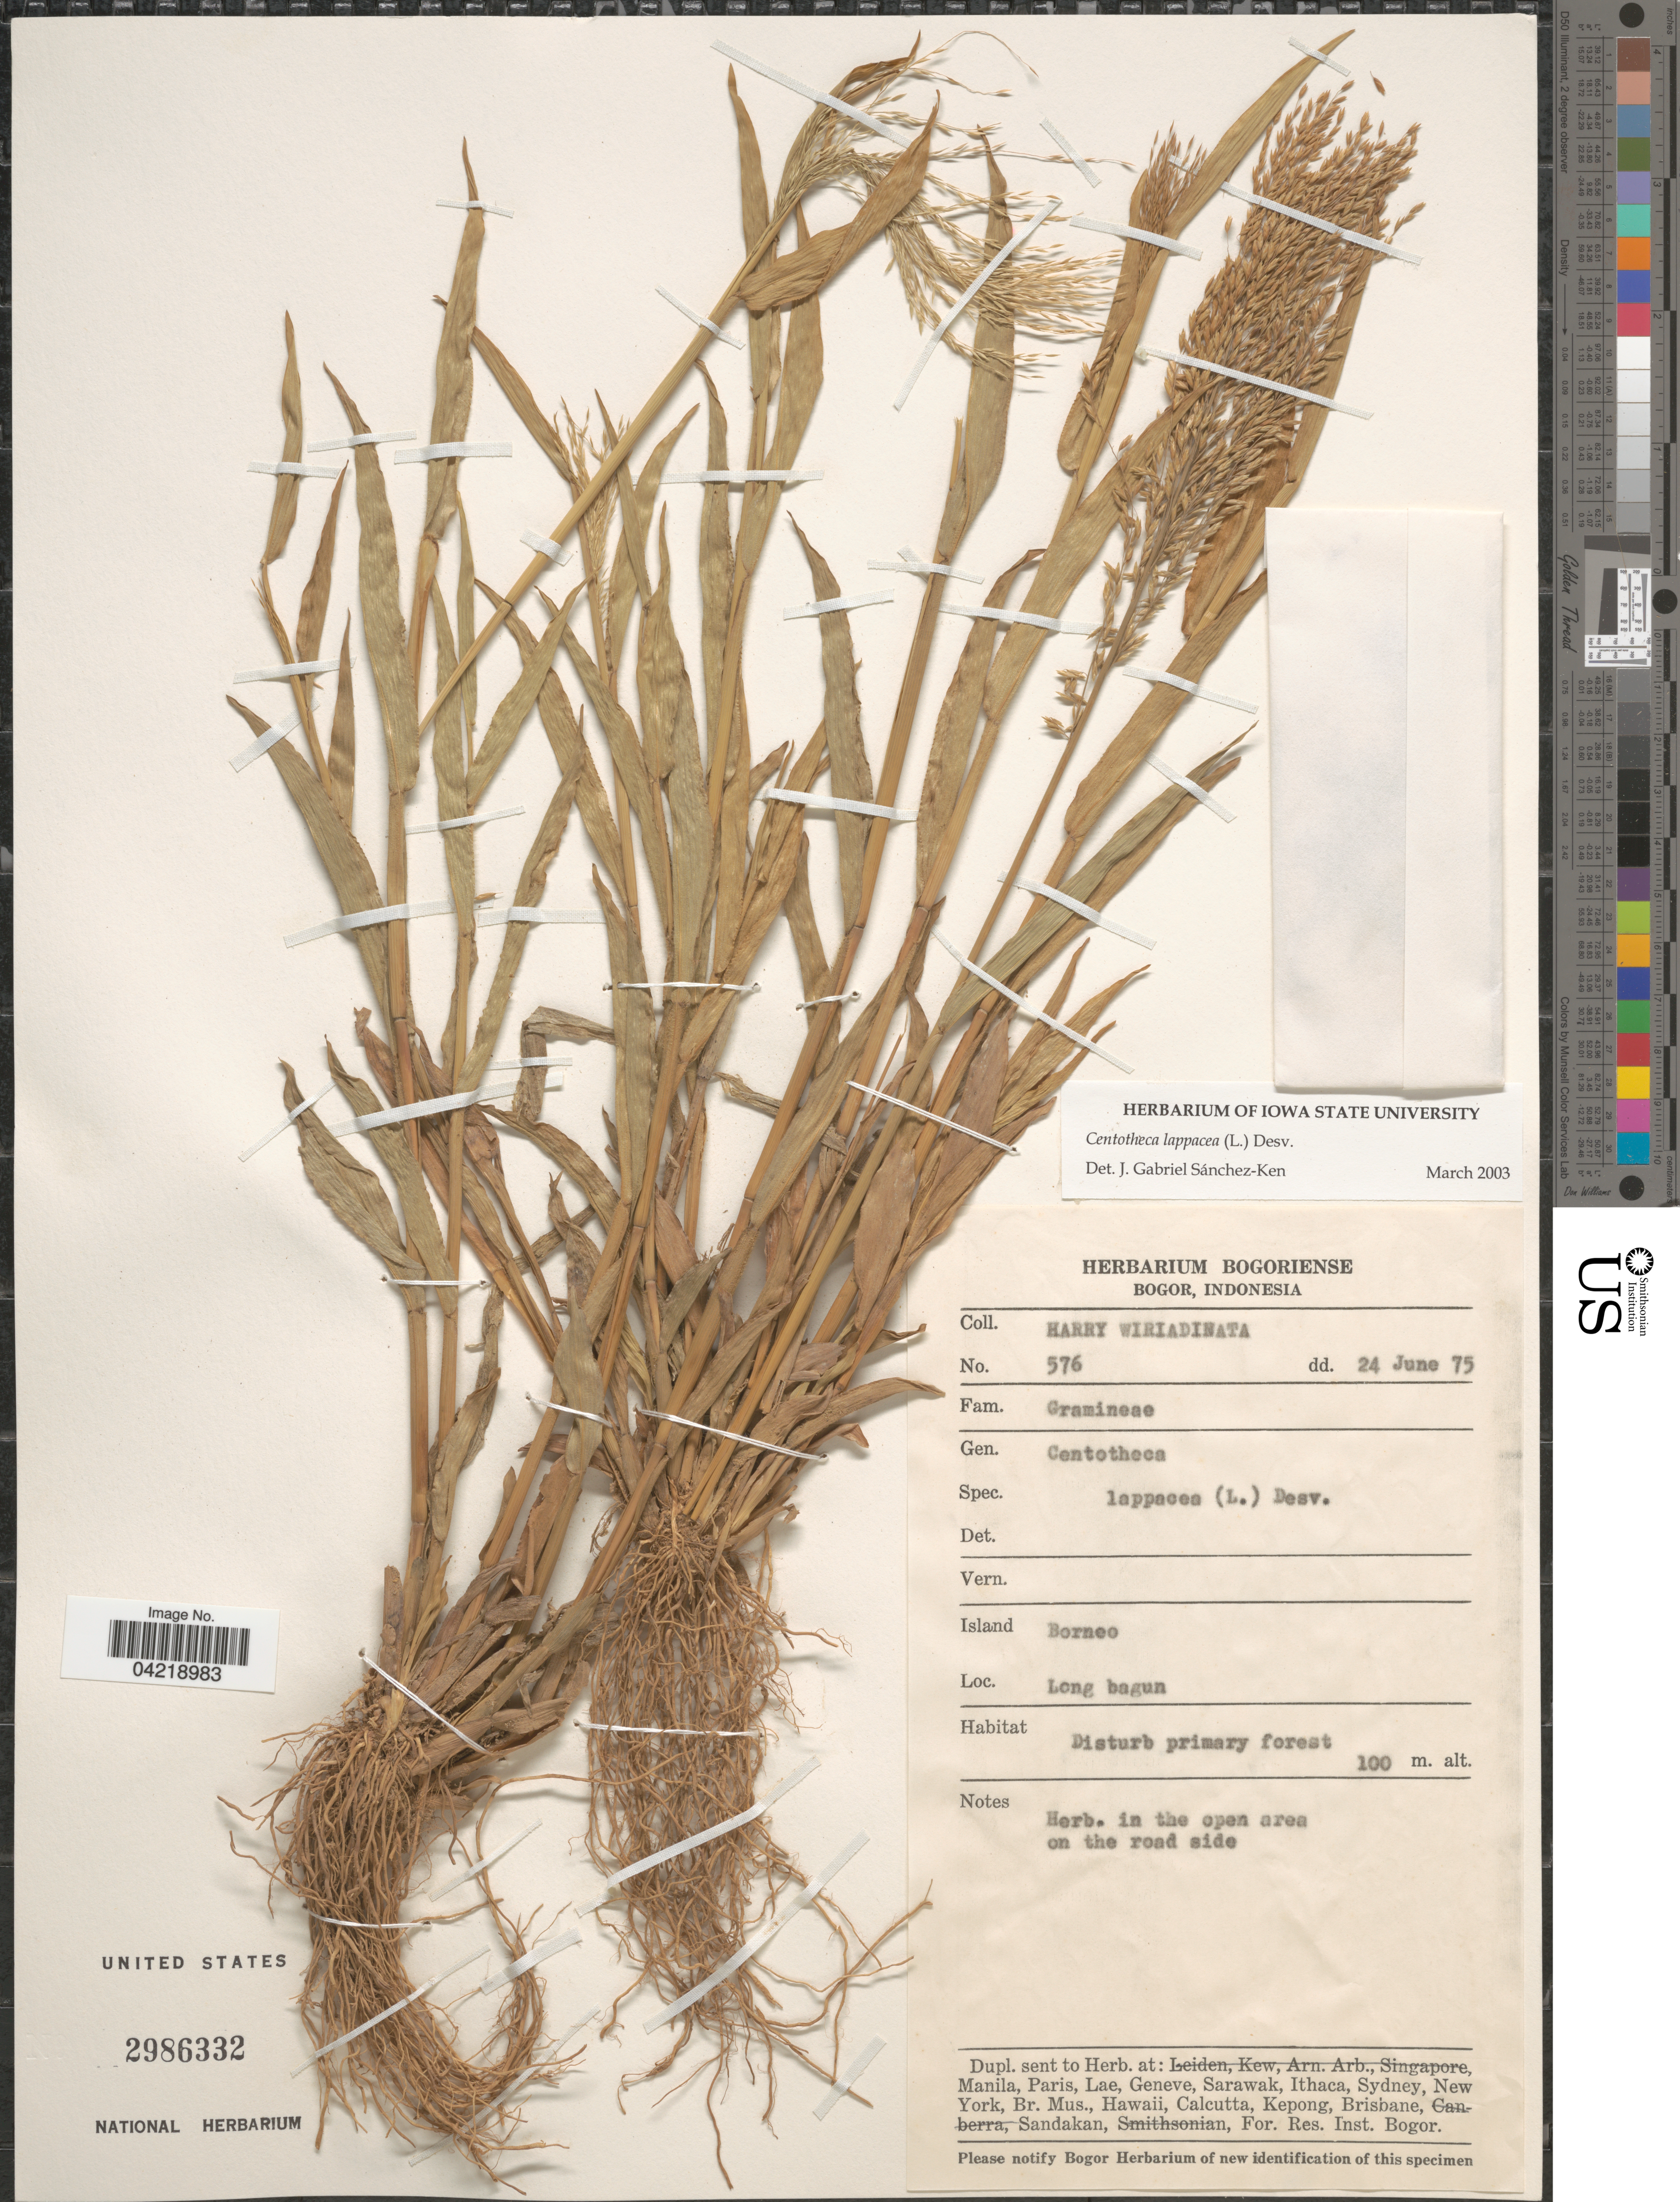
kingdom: Plantae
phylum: Tracheophyta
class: Liliopsida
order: Poales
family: Poaceae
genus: Centotheca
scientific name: Centotheca lappacea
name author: (L.) Desv.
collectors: H. Wiriadinata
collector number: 576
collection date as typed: Transcribed d/m/y: 24/6/75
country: Malaysia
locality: Island Borneo. Long bagun. Disturb primary forest.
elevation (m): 100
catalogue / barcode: US 2986332